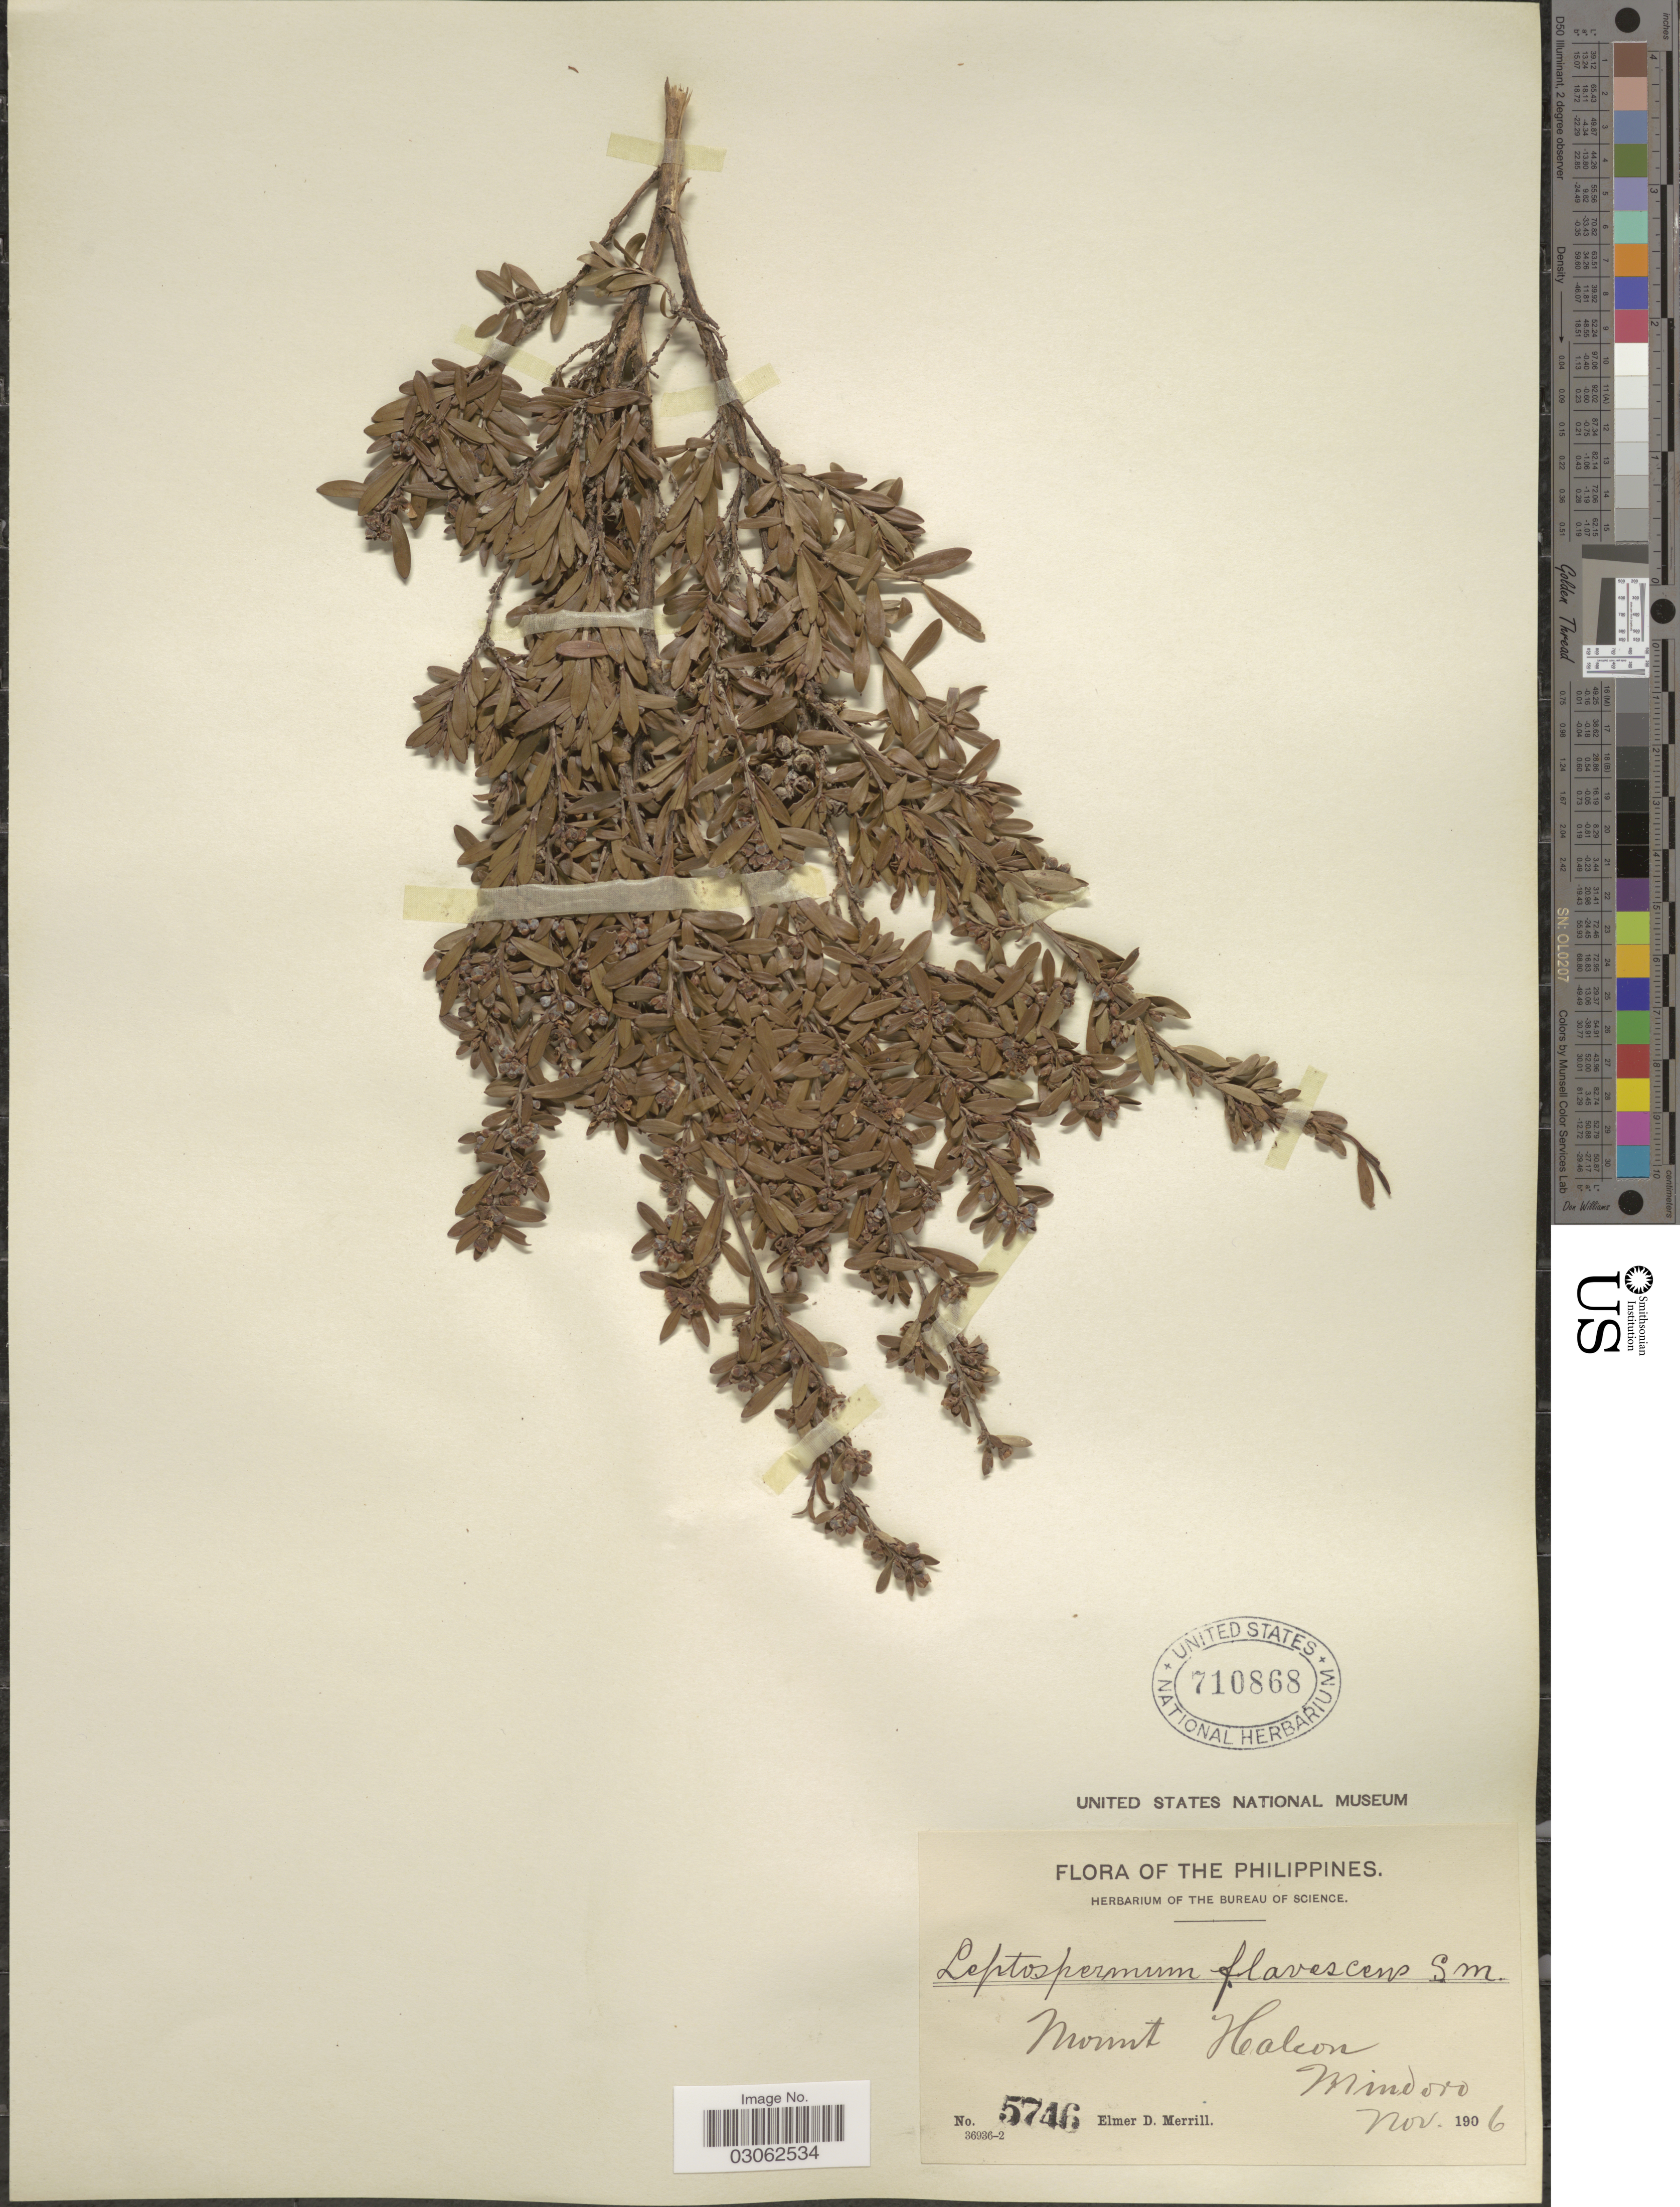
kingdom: Plantae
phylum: Tracheophyta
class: Magnoliopsida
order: Myrtales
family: Myrtaceae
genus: Leptospermum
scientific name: Leptospermum javanicum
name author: Blume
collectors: E. D. Merrill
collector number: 5746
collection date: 1906-11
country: Philippines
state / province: Mimaropa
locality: Mount Halcon. Mindoro.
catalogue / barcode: US 710868